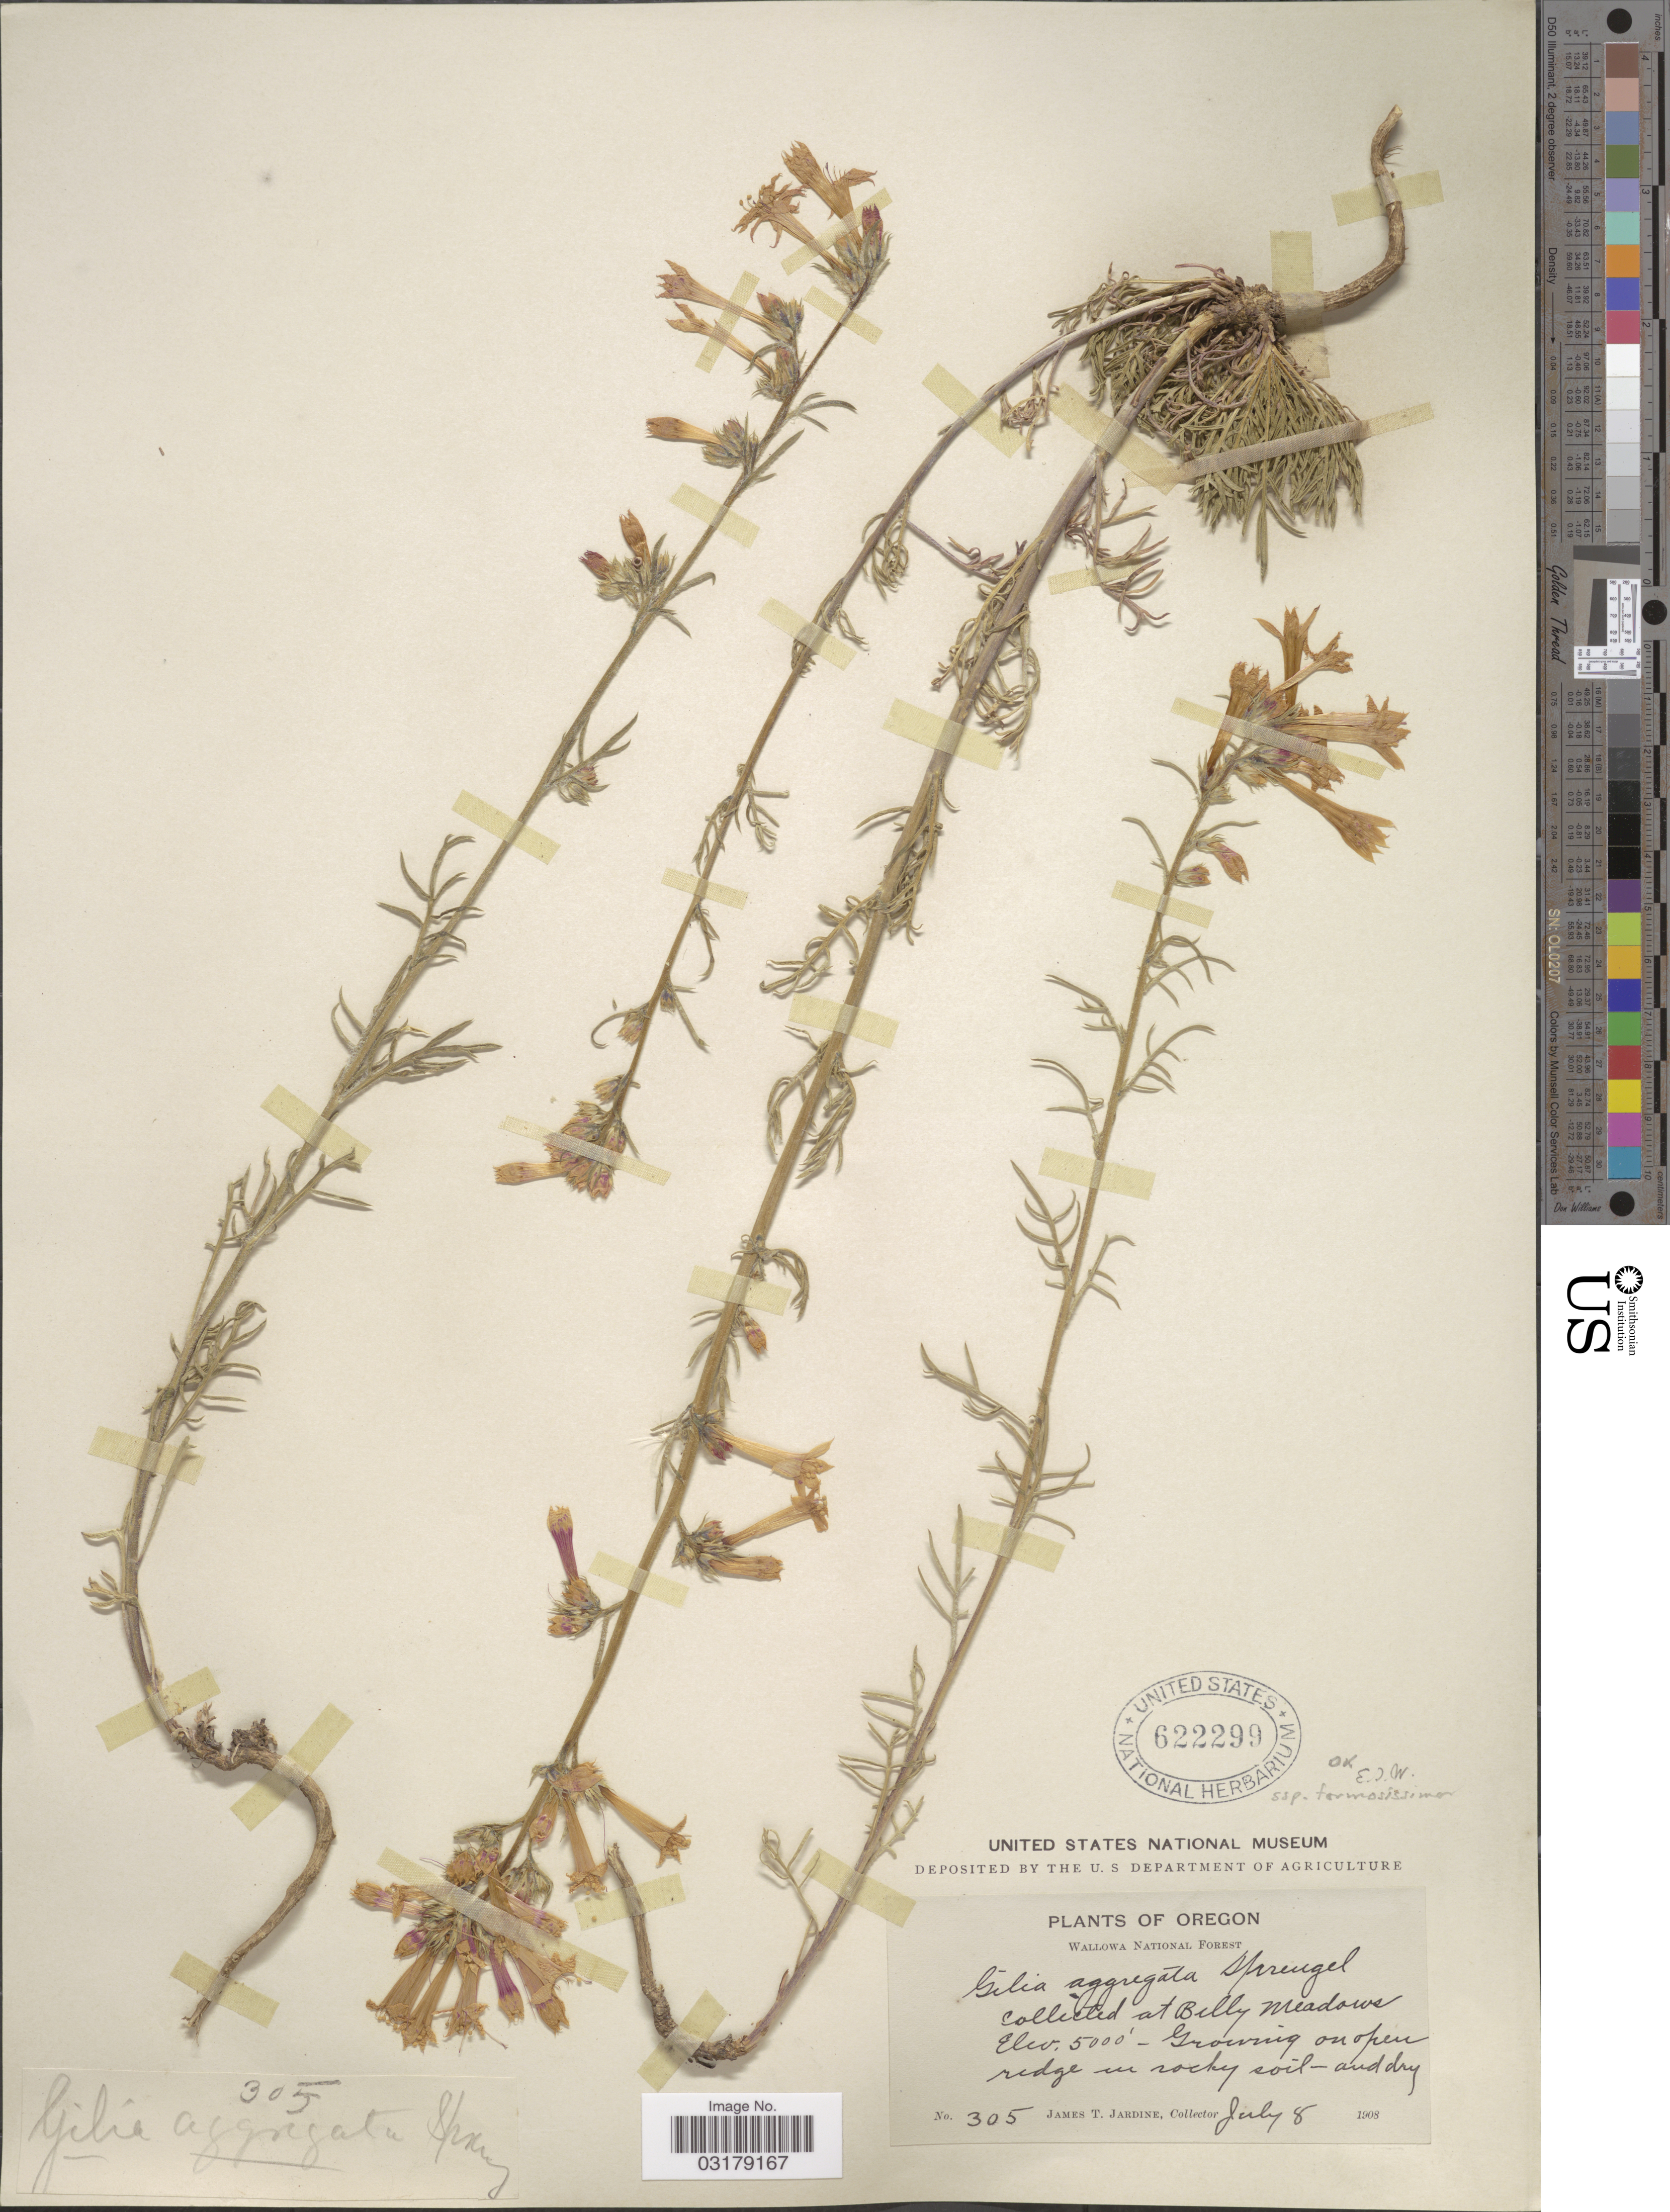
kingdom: Plantae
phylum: Tracheophyta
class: Magnoliopsida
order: Ericales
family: Polemoniaceae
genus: Ipomopsis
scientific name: Ipomopsis aggregata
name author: (Pursh) V.E. Grant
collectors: J. T. Jardine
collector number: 305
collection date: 1908-07-08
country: United States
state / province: Oregon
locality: Wallowa National Forest. Billy Meadows.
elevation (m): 1524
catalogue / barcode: US 622299